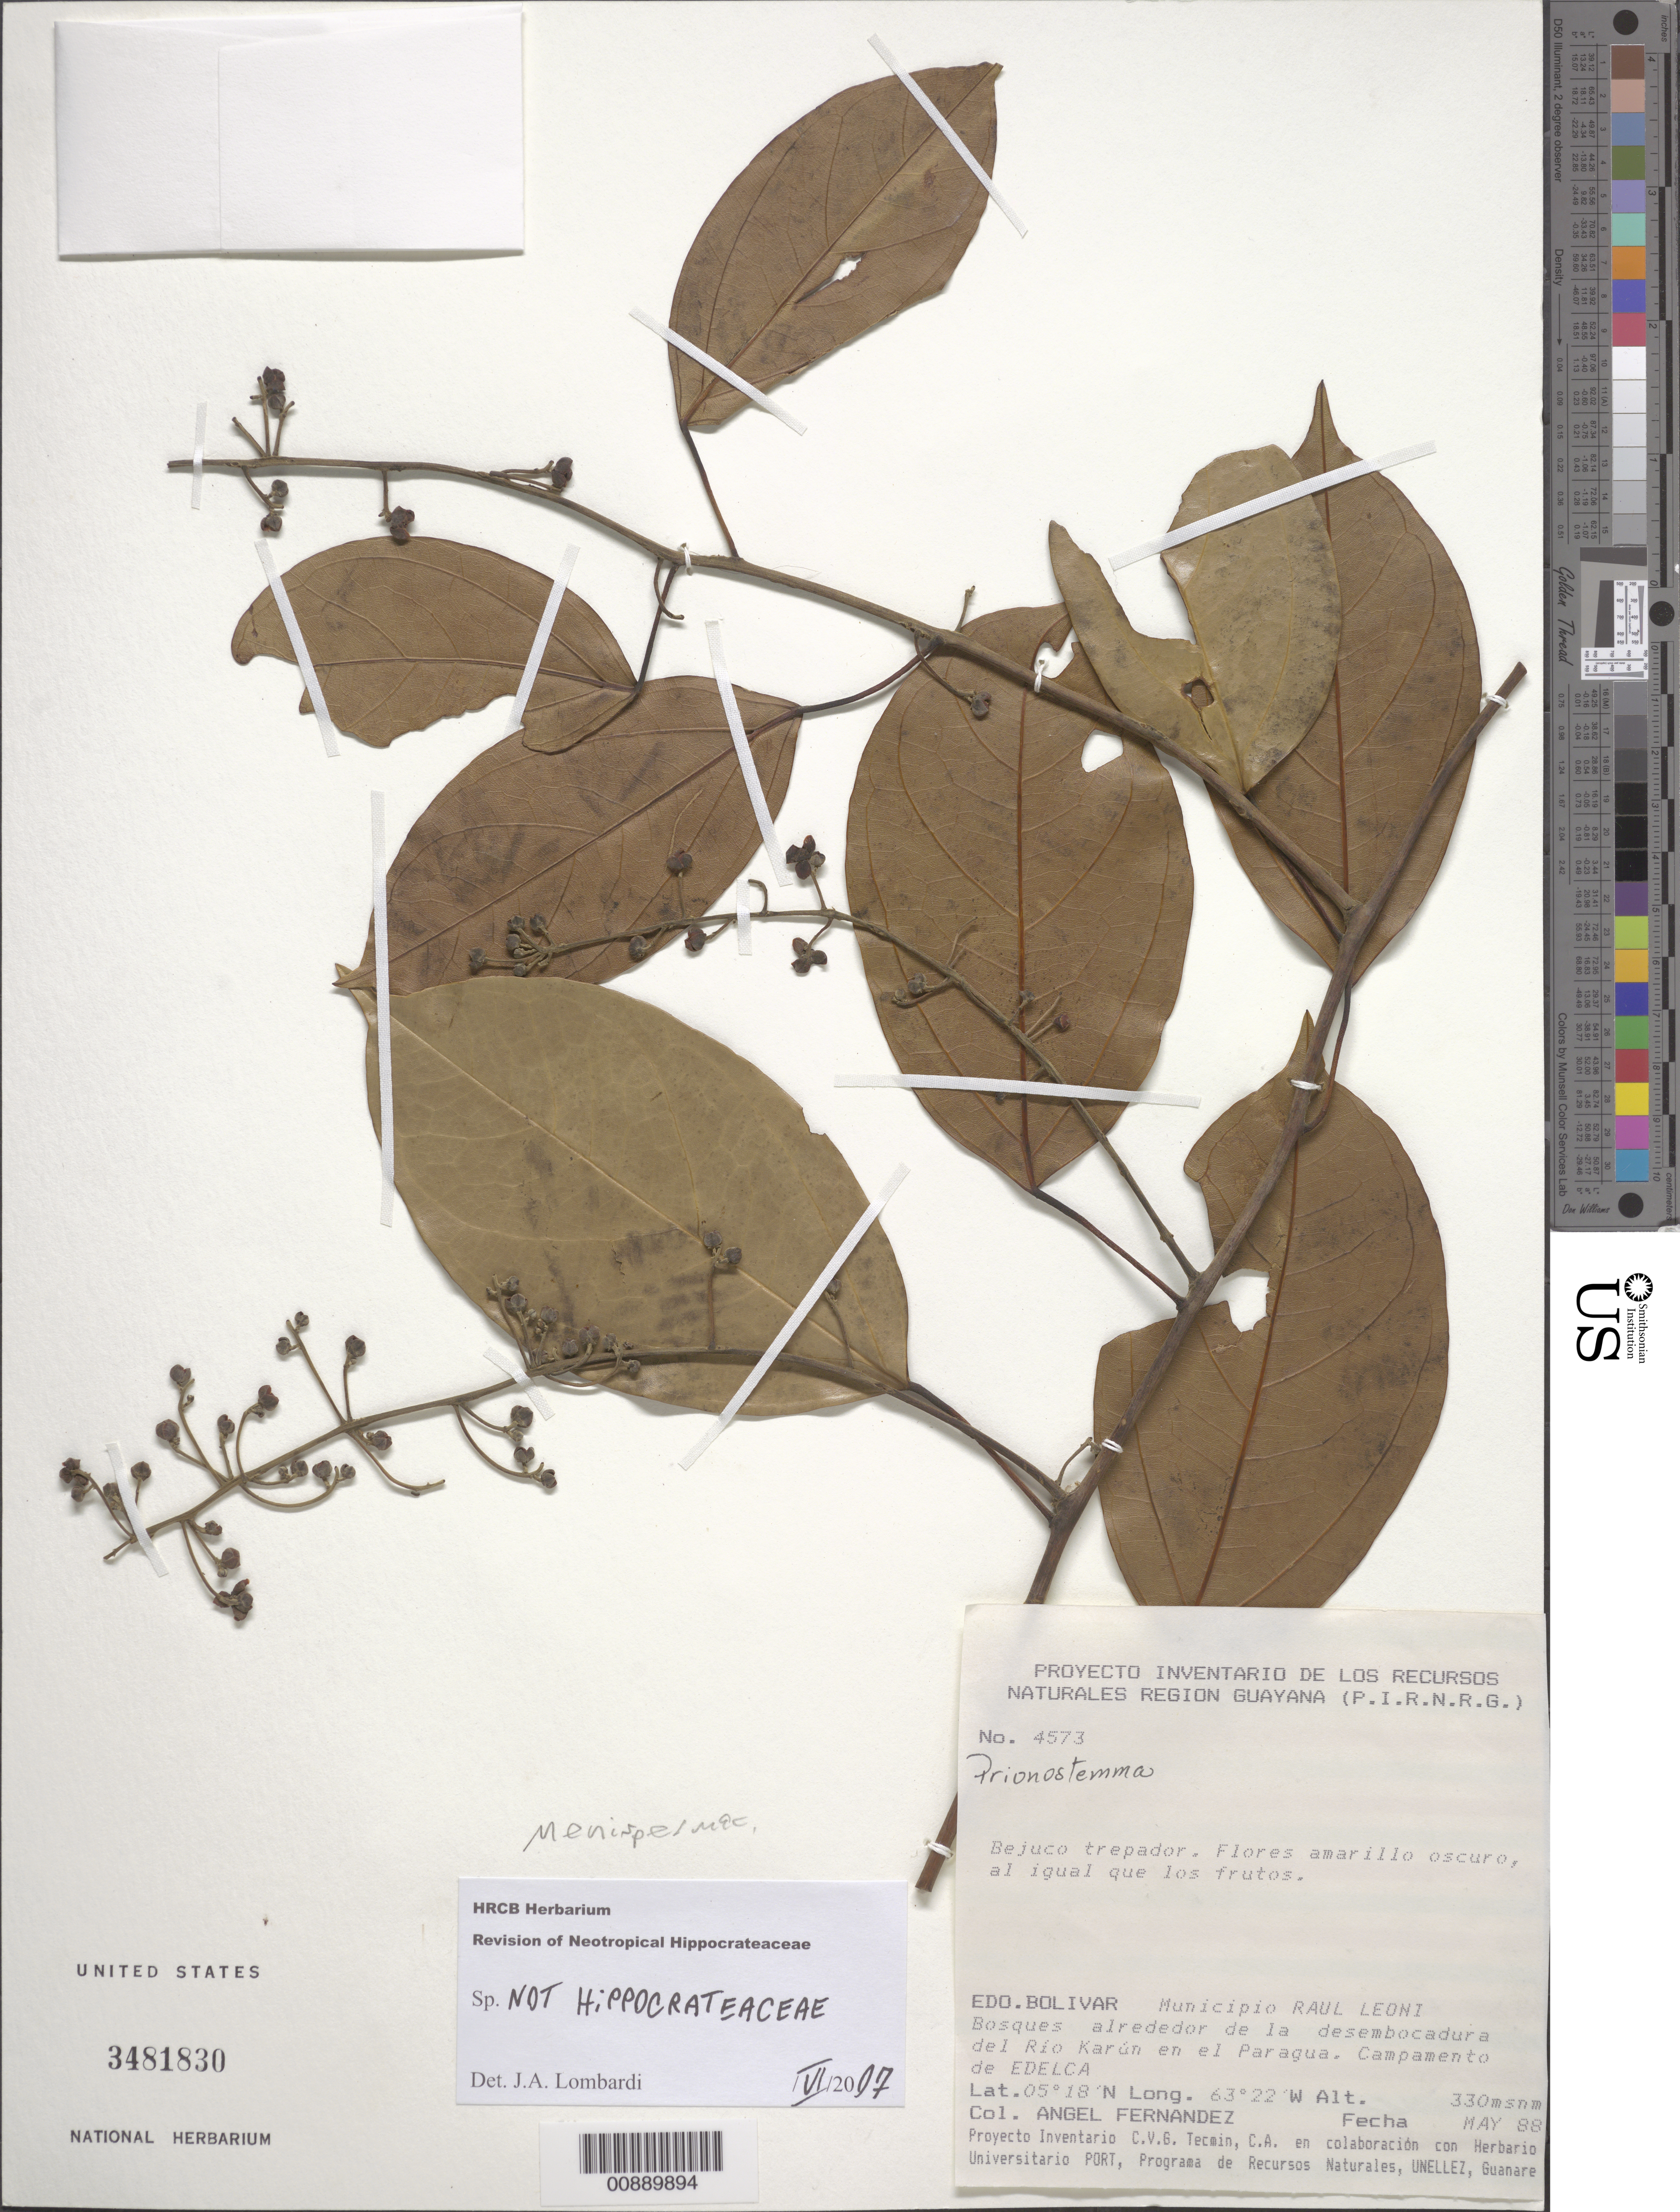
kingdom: Plantae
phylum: Tracheophyta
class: Magnoliopsida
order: Ranunculales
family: Menispermaceae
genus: Anomospermum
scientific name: Anomospermum reticulatum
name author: (Mart.) Eichler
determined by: Acevedo-Rodríguez, P., (BOT), Smithsonian Institution - National Museum of Natural History (UNITED STATES)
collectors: A. Fernández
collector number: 4573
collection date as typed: May-88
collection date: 1988-05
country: Venezuela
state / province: Bolívar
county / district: Angostura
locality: Mun. Raúl Leoni [=Angostura], Río Karún en el Paragua, Campamento EDELCA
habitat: Bosques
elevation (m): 330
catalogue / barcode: US 3481830